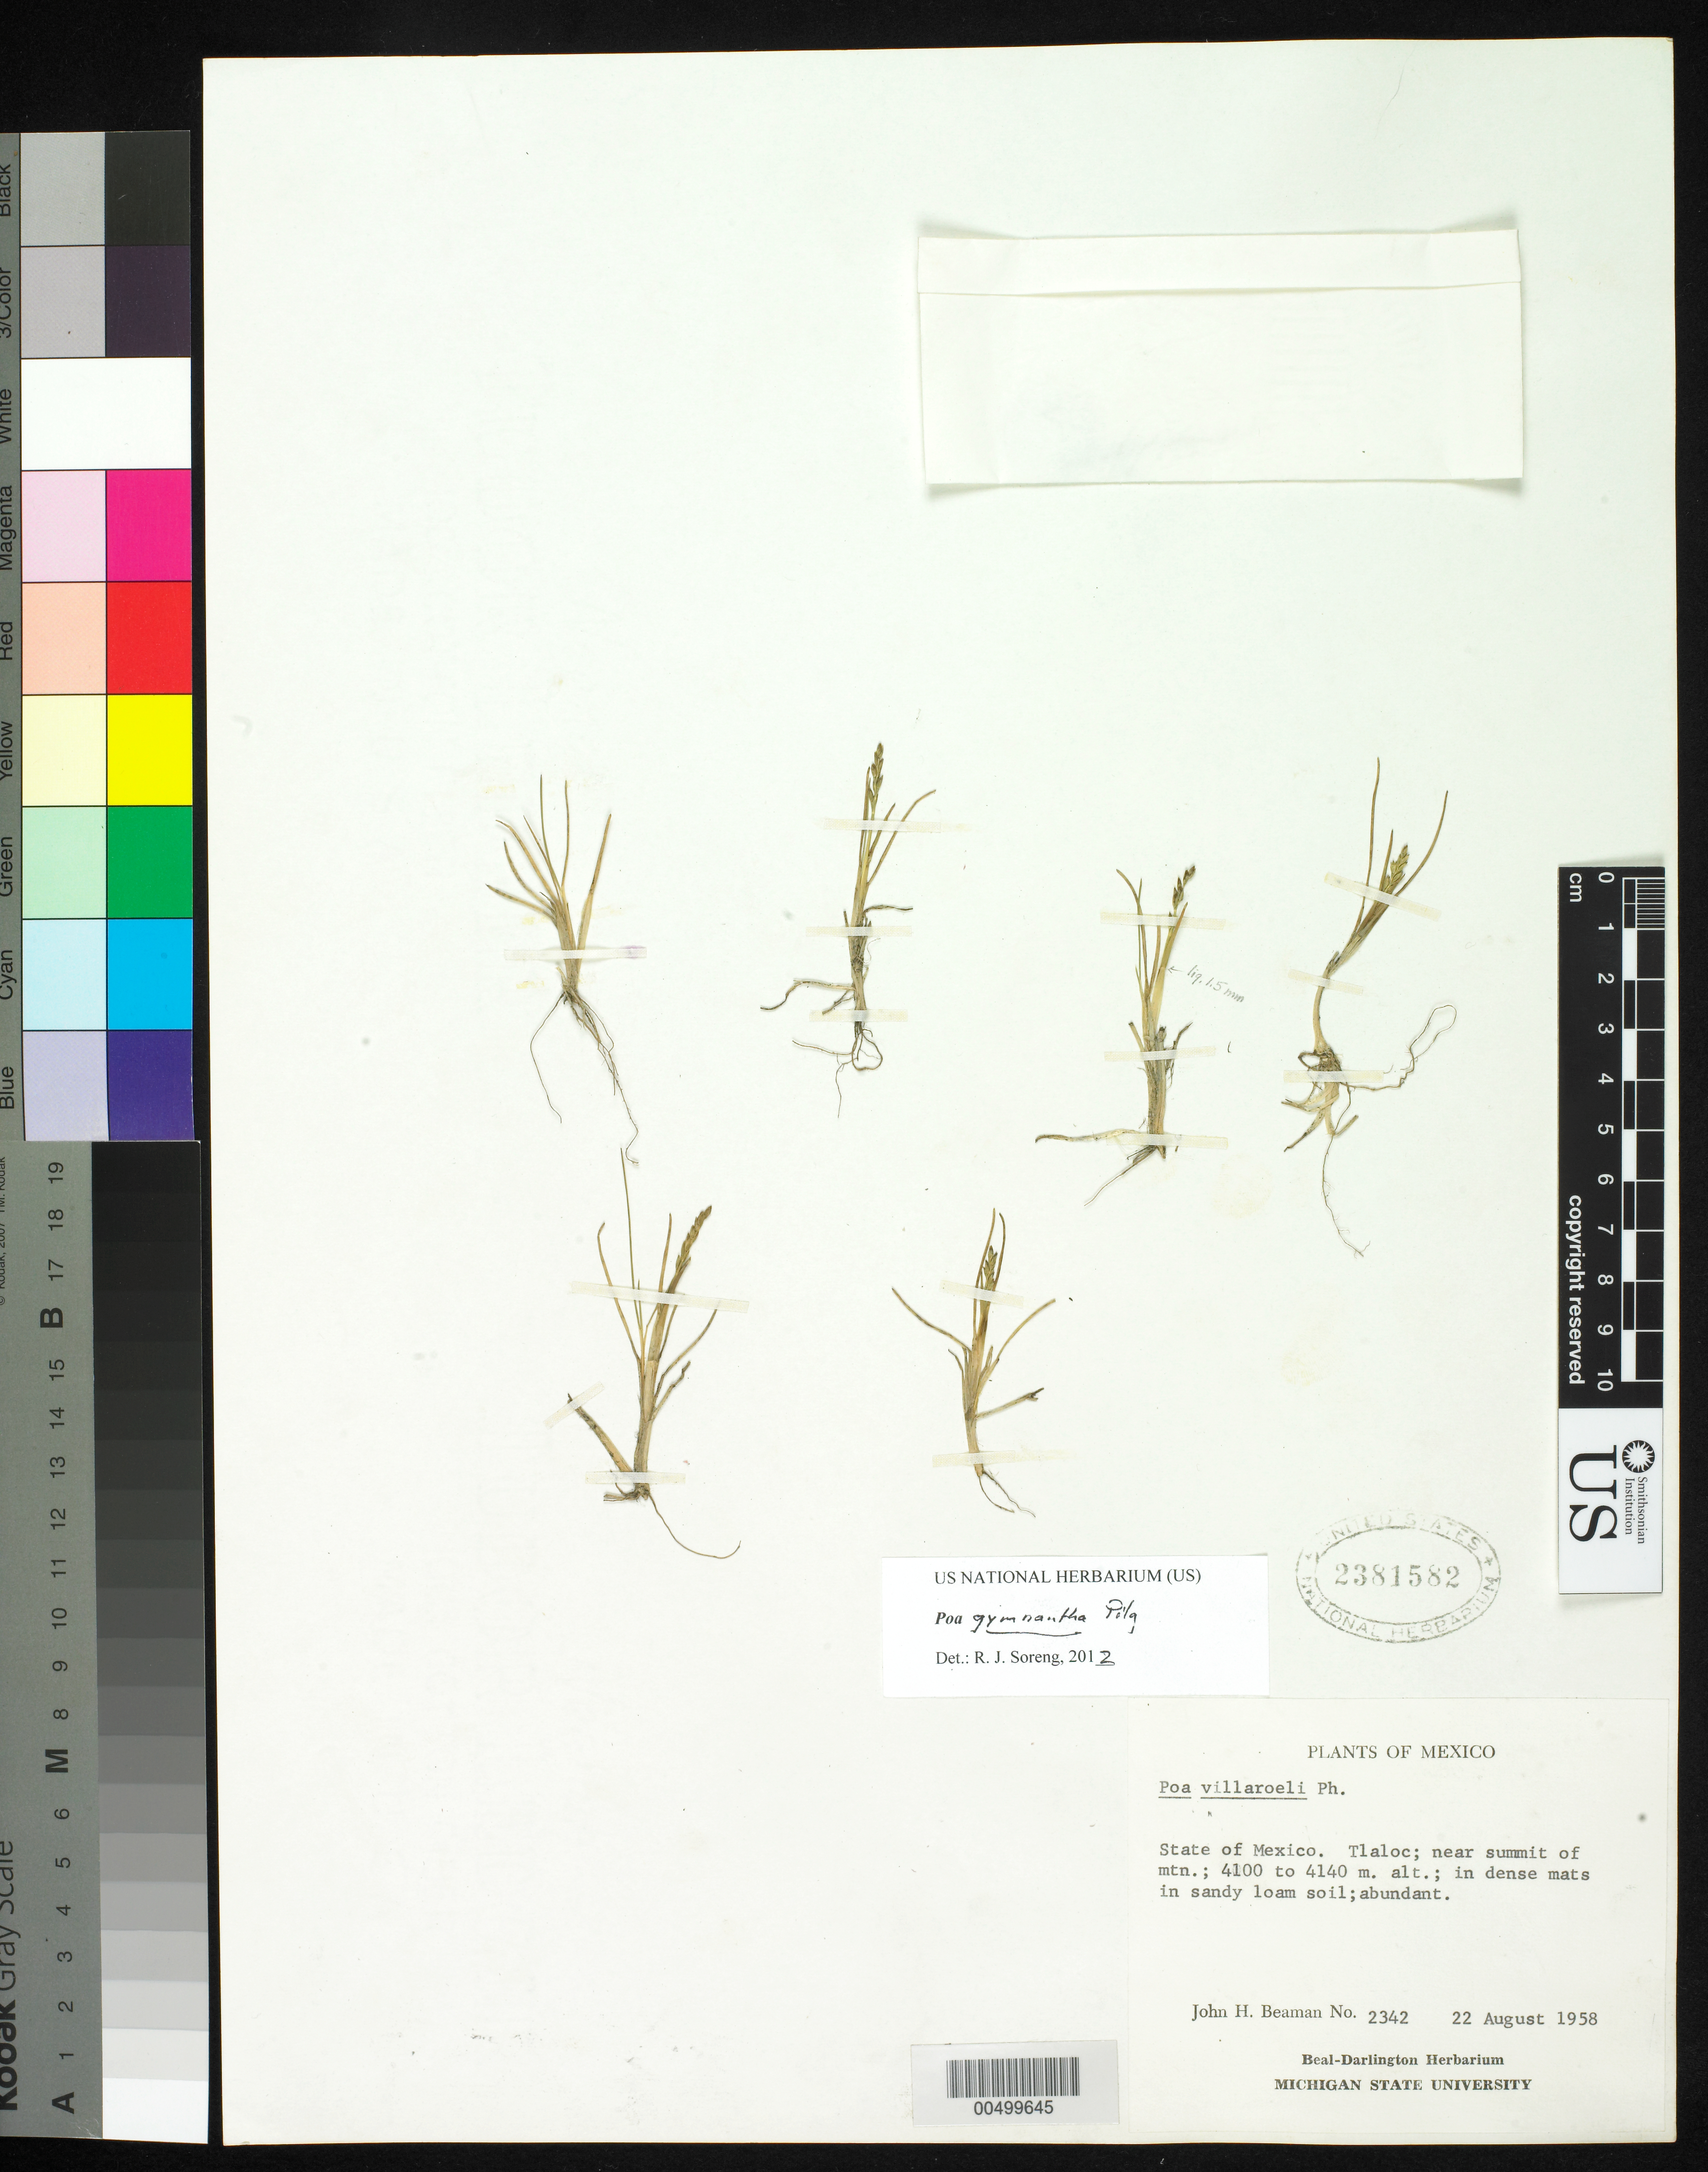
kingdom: Plantae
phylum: Tracheophyta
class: Liliopsida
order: Poales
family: Poaceae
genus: Poa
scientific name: Poa gymnantha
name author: Pilg.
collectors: J. H. Beaman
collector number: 2342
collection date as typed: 22 Aug 1958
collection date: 1958-08-22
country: Mexico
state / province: México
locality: Tlaloc, near summit of mtn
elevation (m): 4100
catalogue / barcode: US 2381582